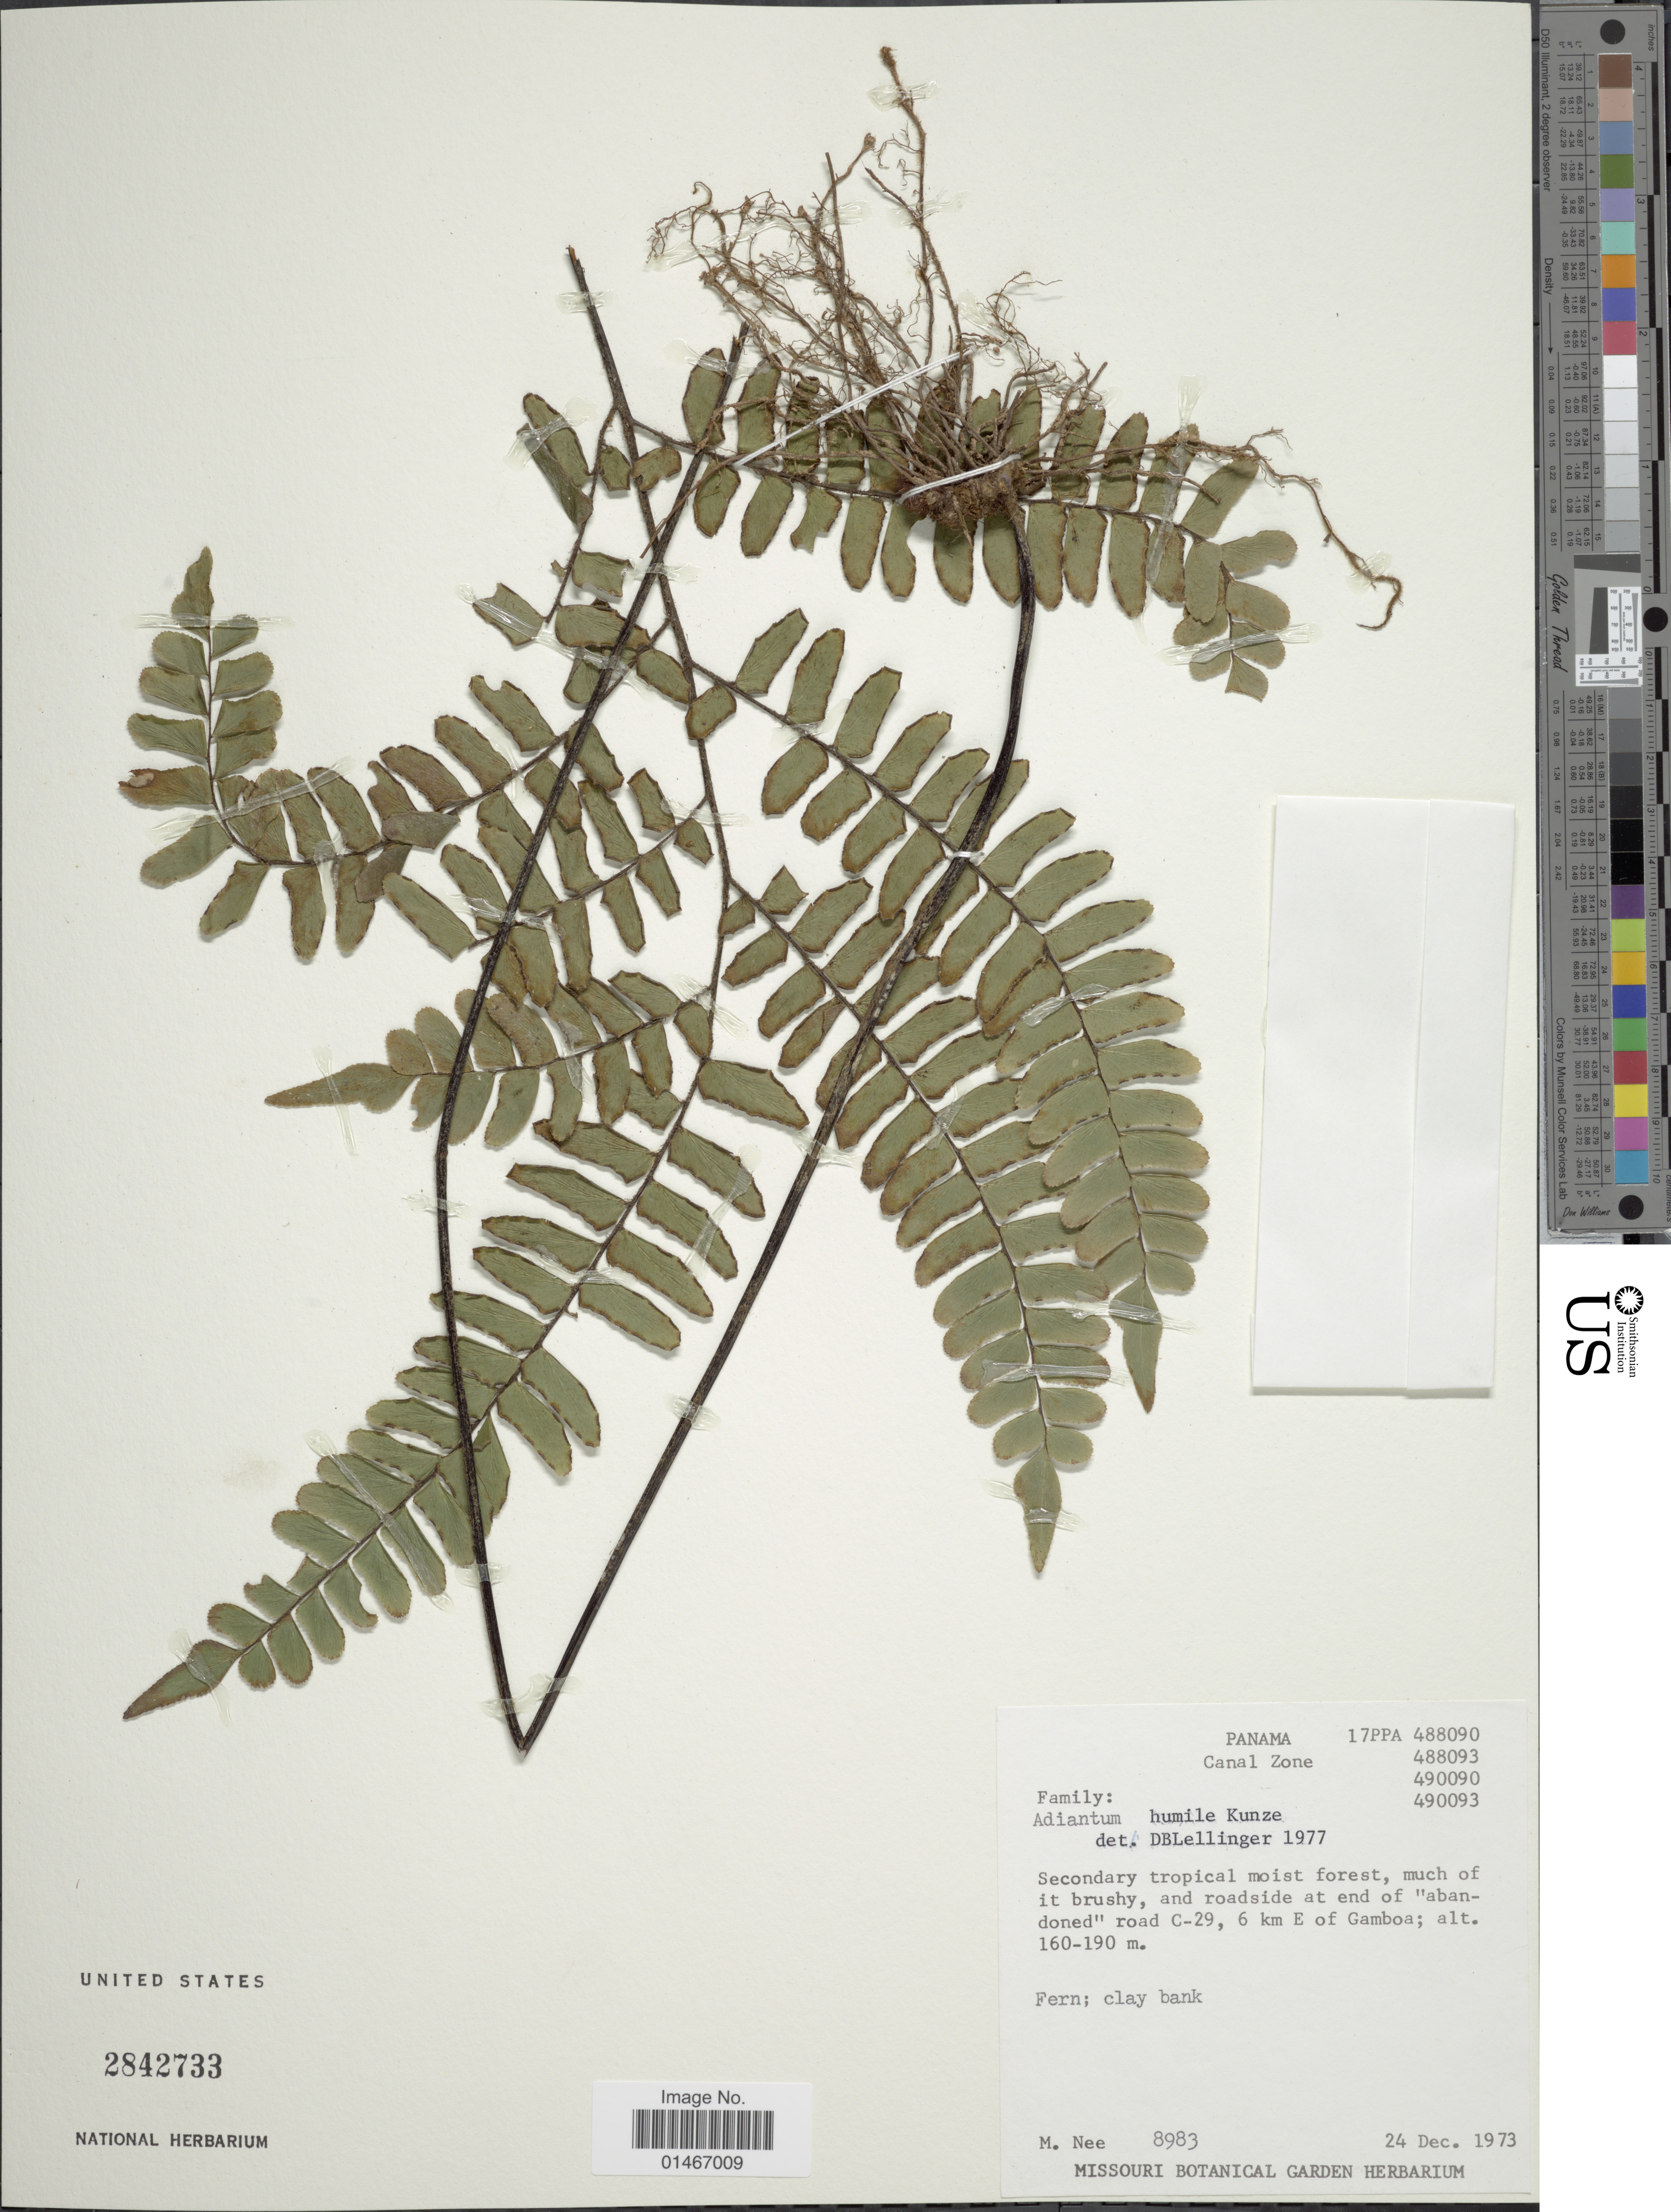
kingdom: Plantae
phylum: Tracheophyta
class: Polypodiopsida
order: Polypodiales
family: Pteridaceae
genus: Adiantum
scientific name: Adiantum killipii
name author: Maxon & Weath.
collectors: M. Nee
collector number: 8983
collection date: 1973-12-24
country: Panama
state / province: Colón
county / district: Canal Zone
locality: Canal Zone. At roadside at end of 'abandoned' road C-29, 6 km E of Gamboa.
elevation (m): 160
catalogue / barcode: US 2842733